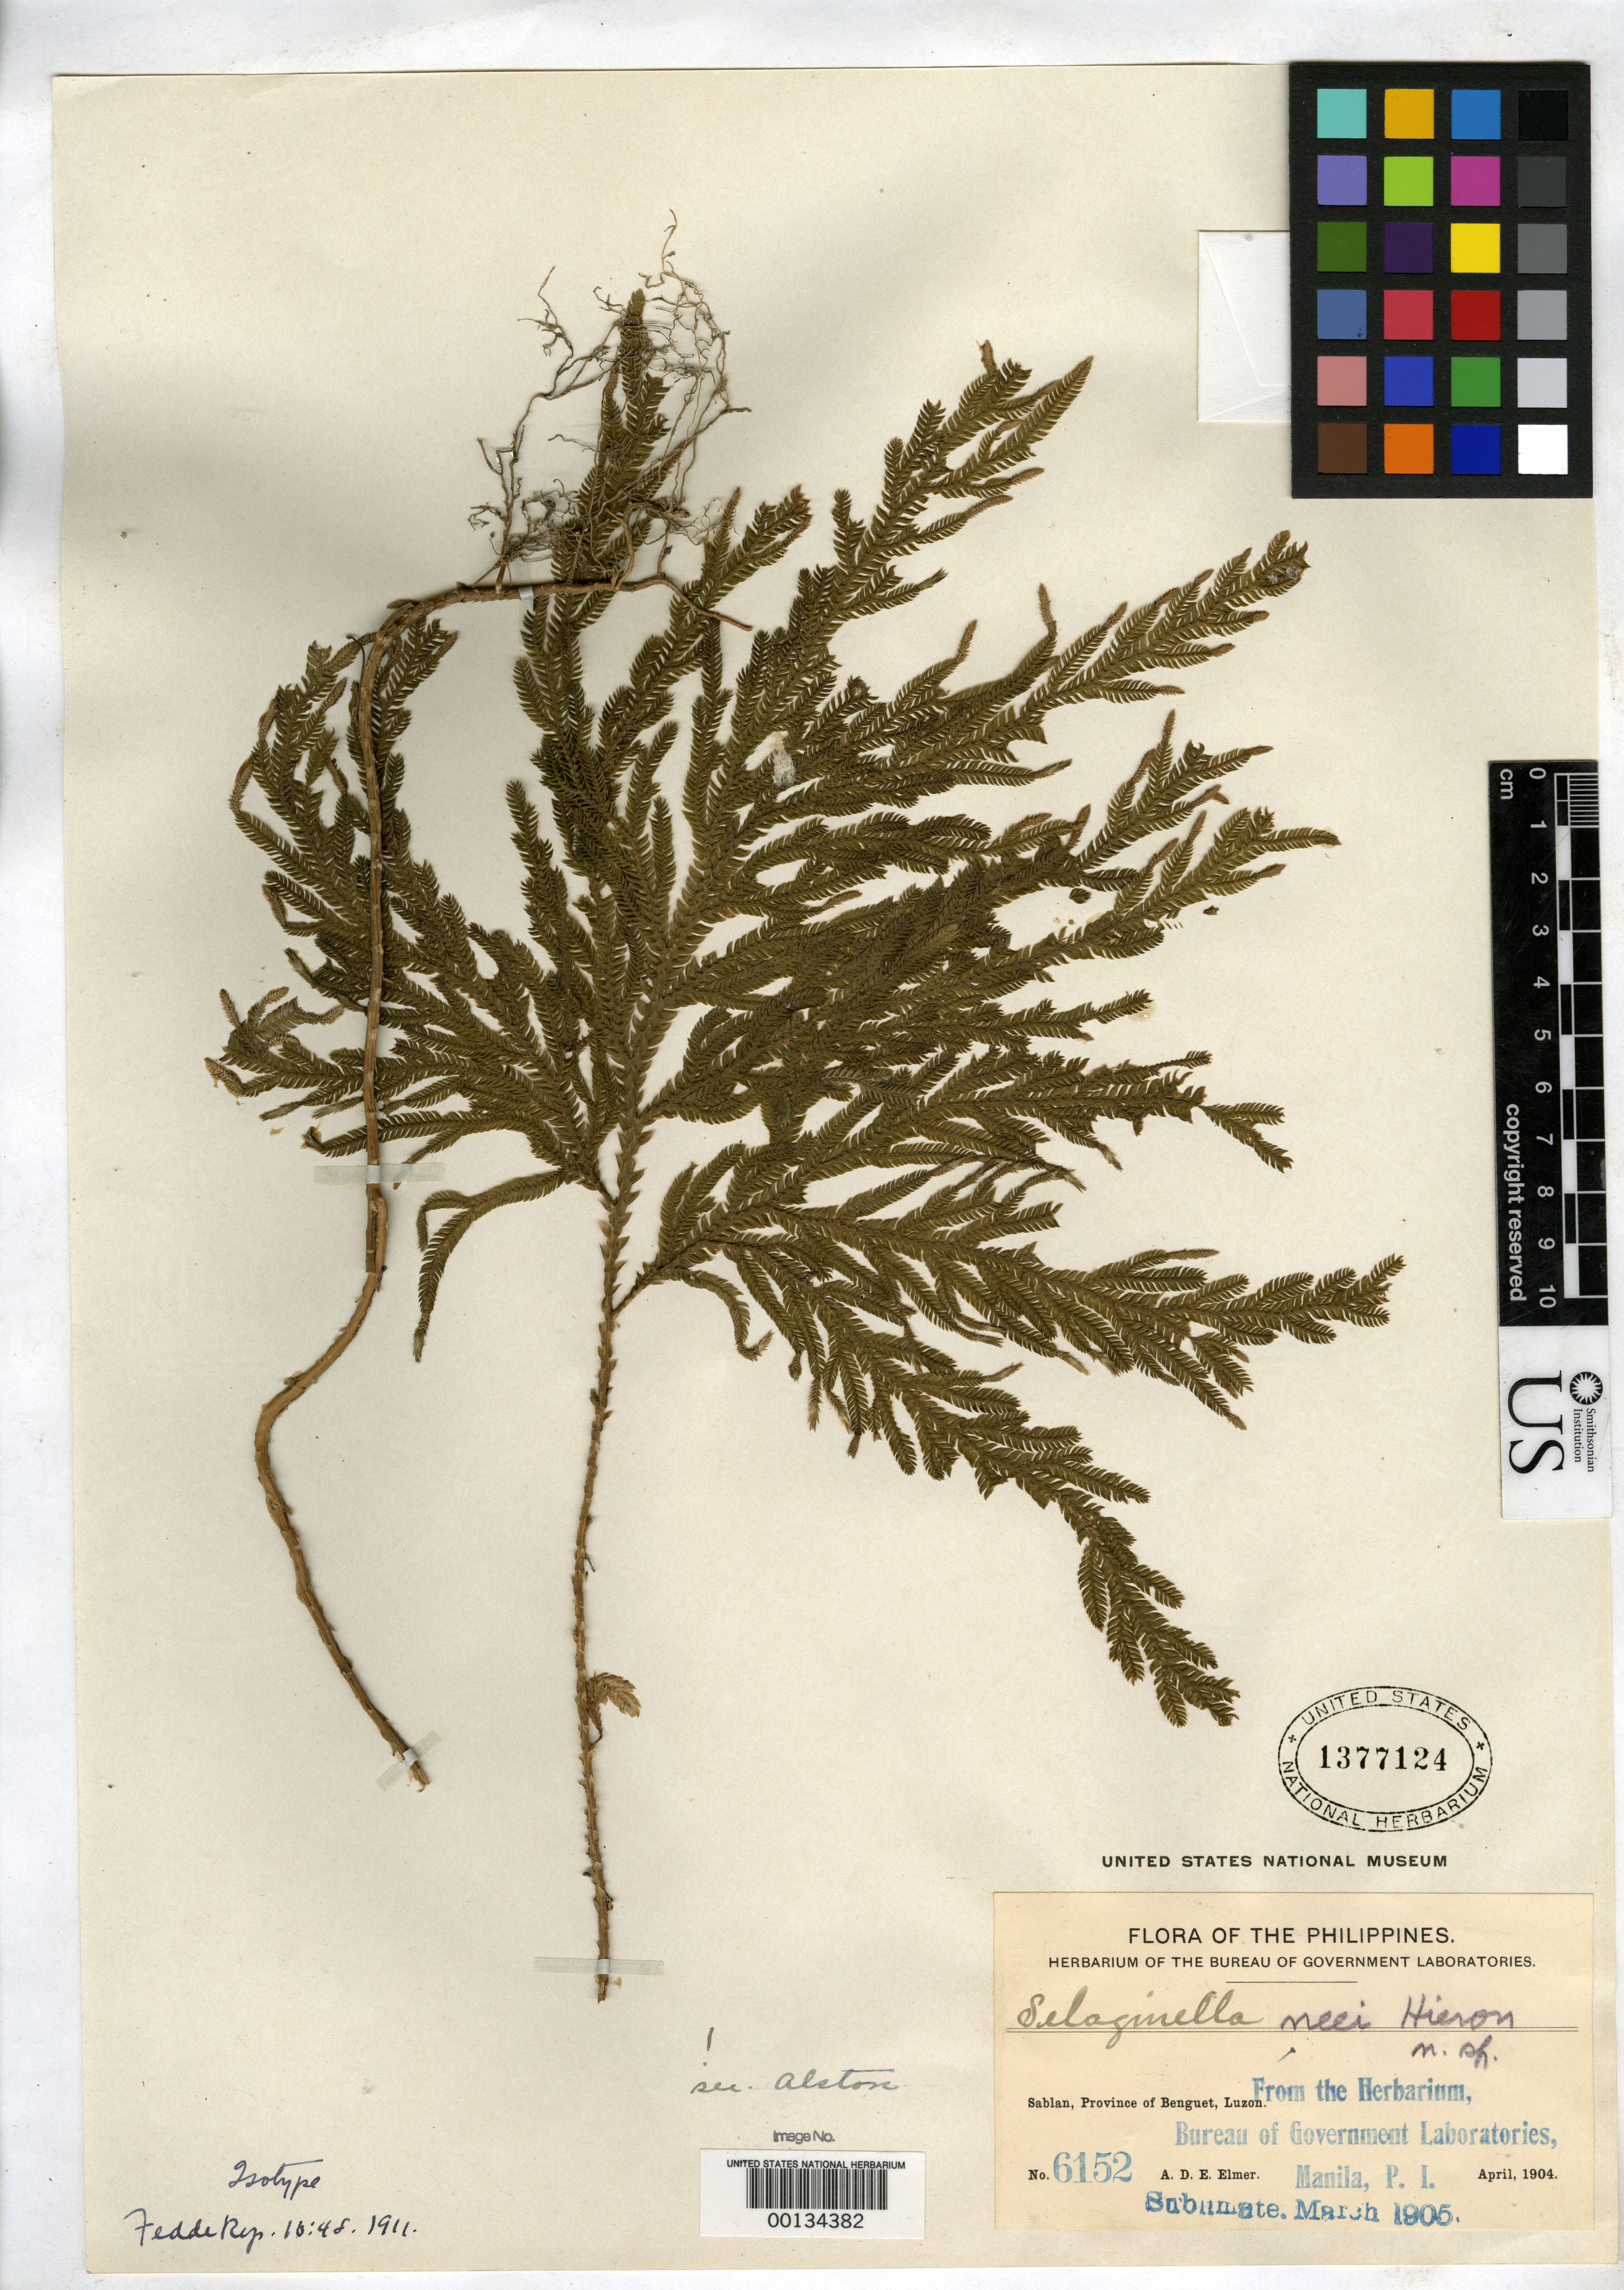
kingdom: Plantae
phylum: Tracheophyta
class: Lycopodiopsida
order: Selaginellales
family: Selaginellaceae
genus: Selaginella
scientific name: Selaginella neei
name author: Hieron.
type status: Isosyntype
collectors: A. D. E. Elmer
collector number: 6152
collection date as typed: Apr 1904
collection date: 1904-04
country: Philippines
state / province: Cordillera (Administrative Region)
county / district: Benguet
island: Luzon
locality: Sablan.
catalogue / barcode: US 1377124